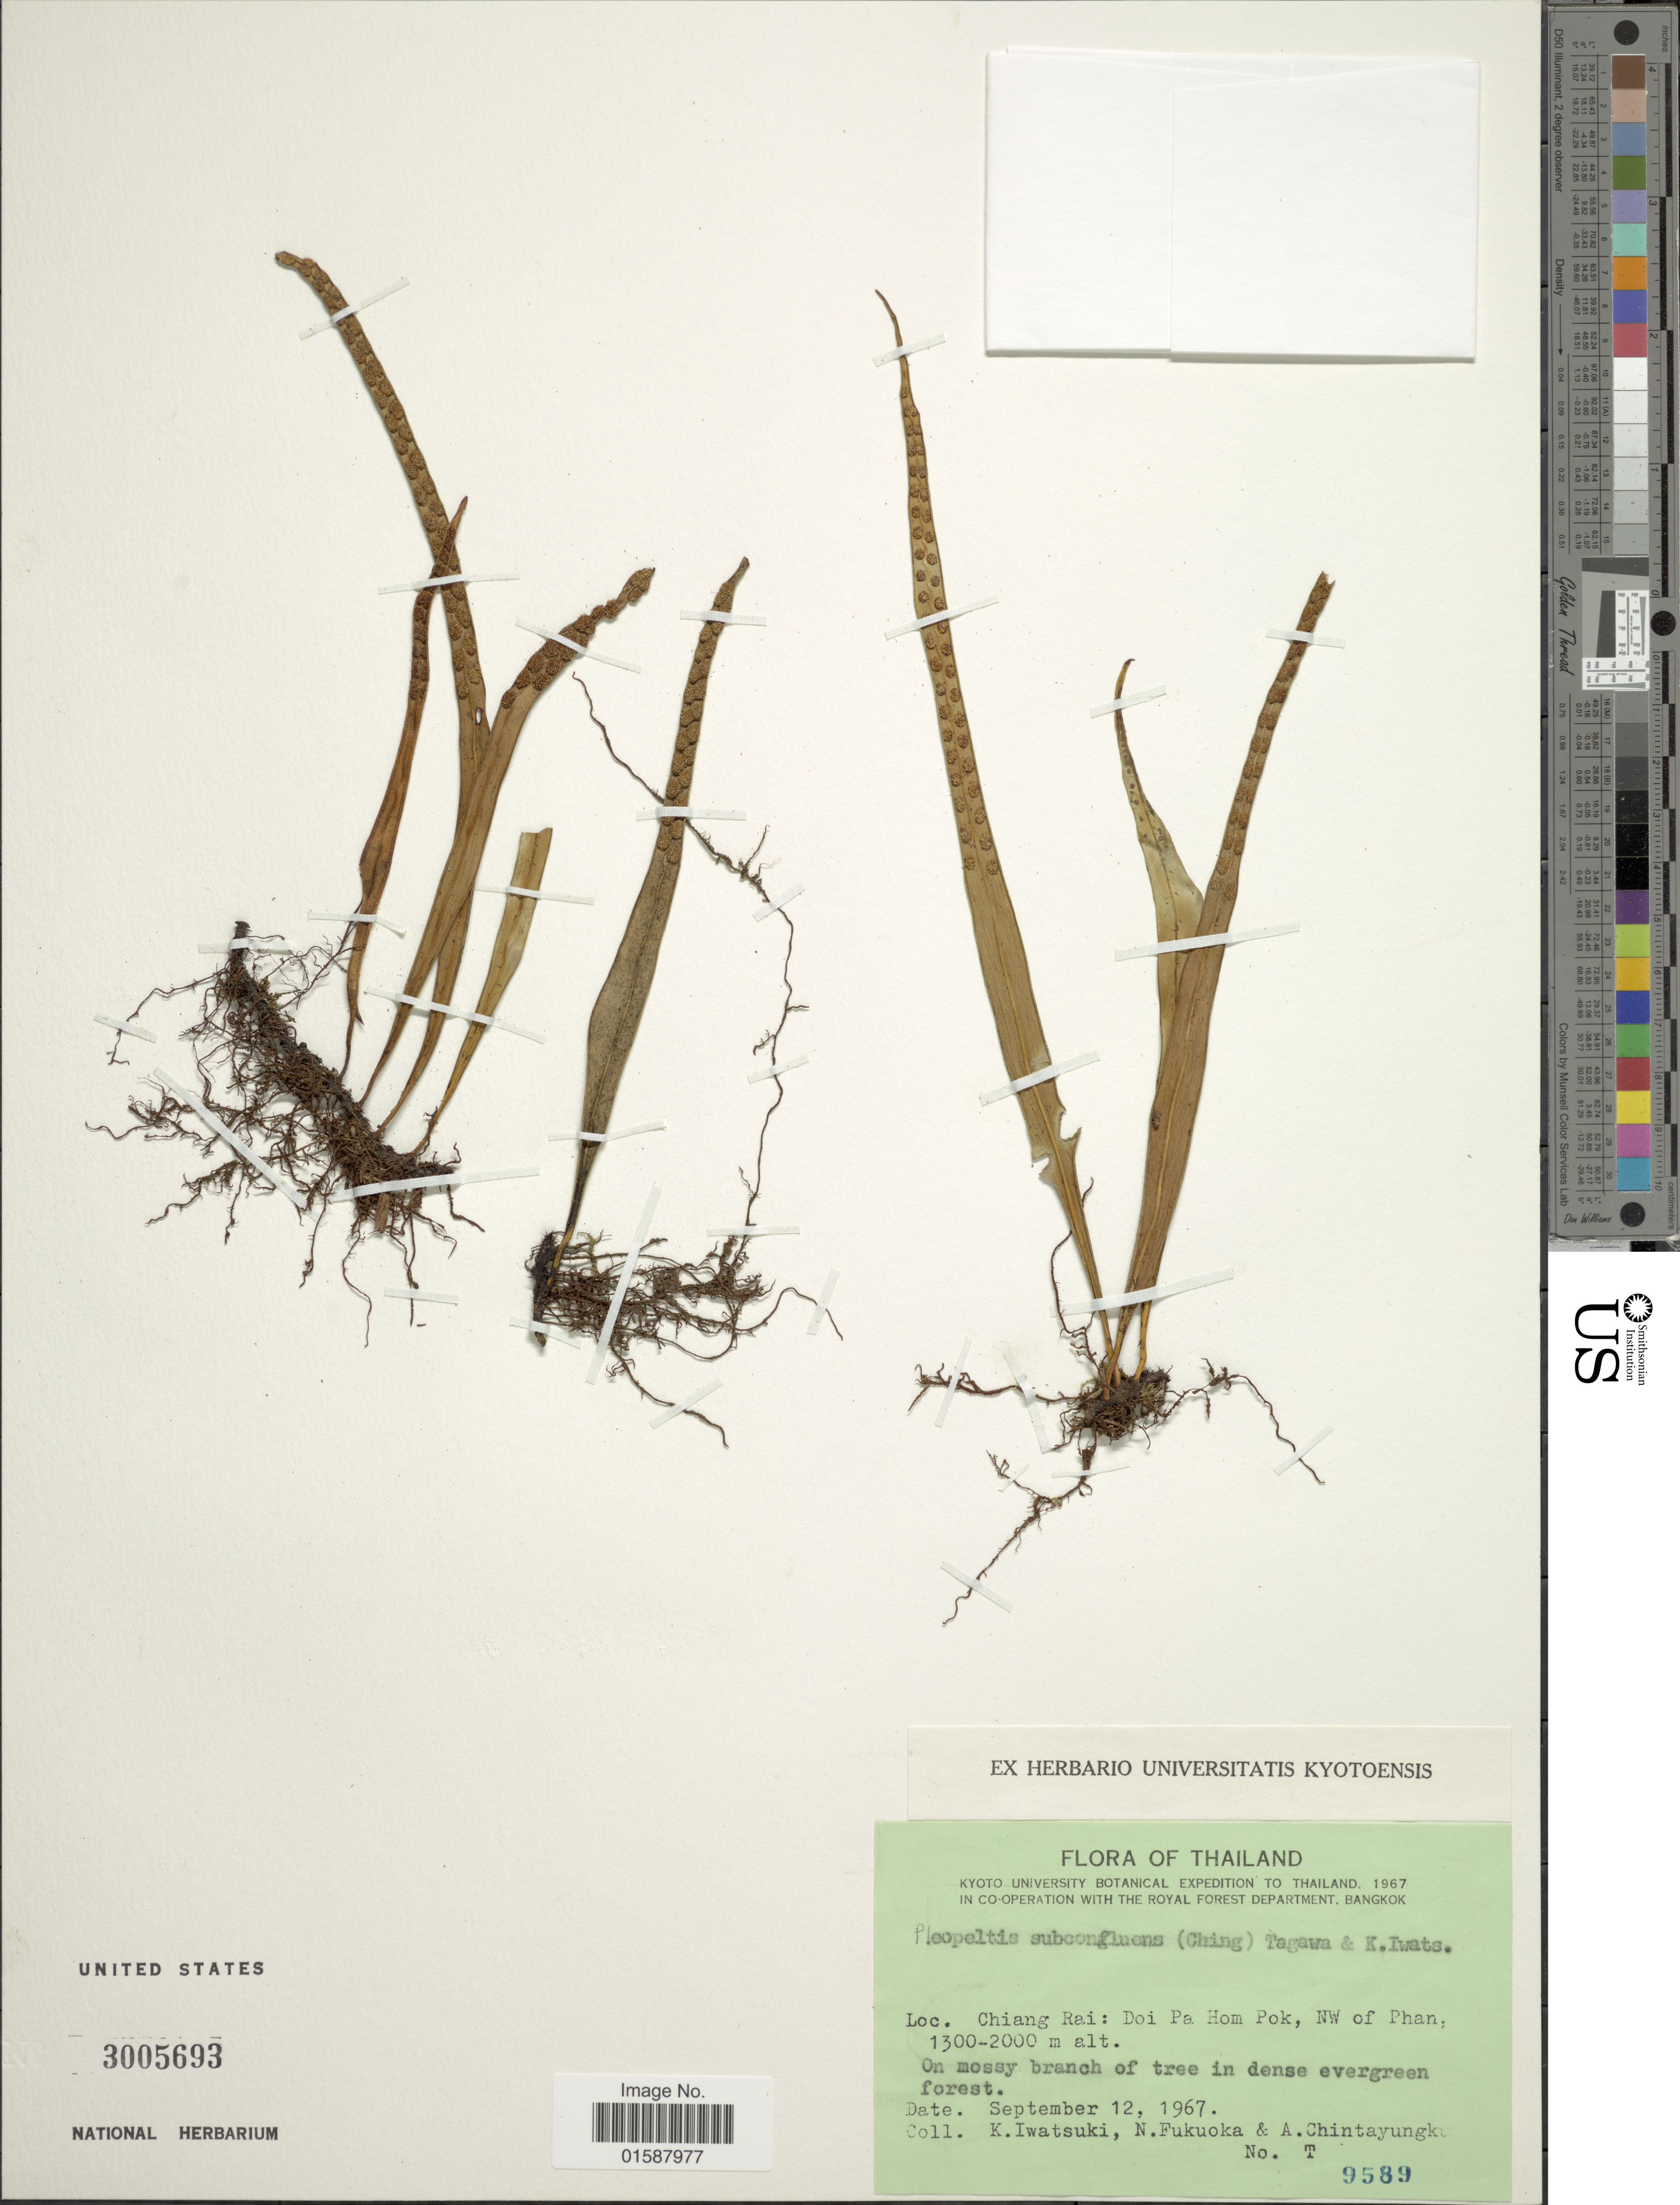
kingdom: Plantae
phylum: Tracheophyta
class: Polypodiopsida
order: Polypodiales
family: Polypodiaceae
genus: Lepisorus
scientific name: Lepisorus subconfluens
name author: Ching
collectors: K. Iwatsuki, N. Fukuoka & A. Chintayungkun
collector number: T9589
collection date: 1967-09-12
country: Thailand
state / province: Chiang Rai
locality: Doi Pa Hom Pok, NW of Phan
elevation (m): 1300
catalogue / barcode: US 3005693